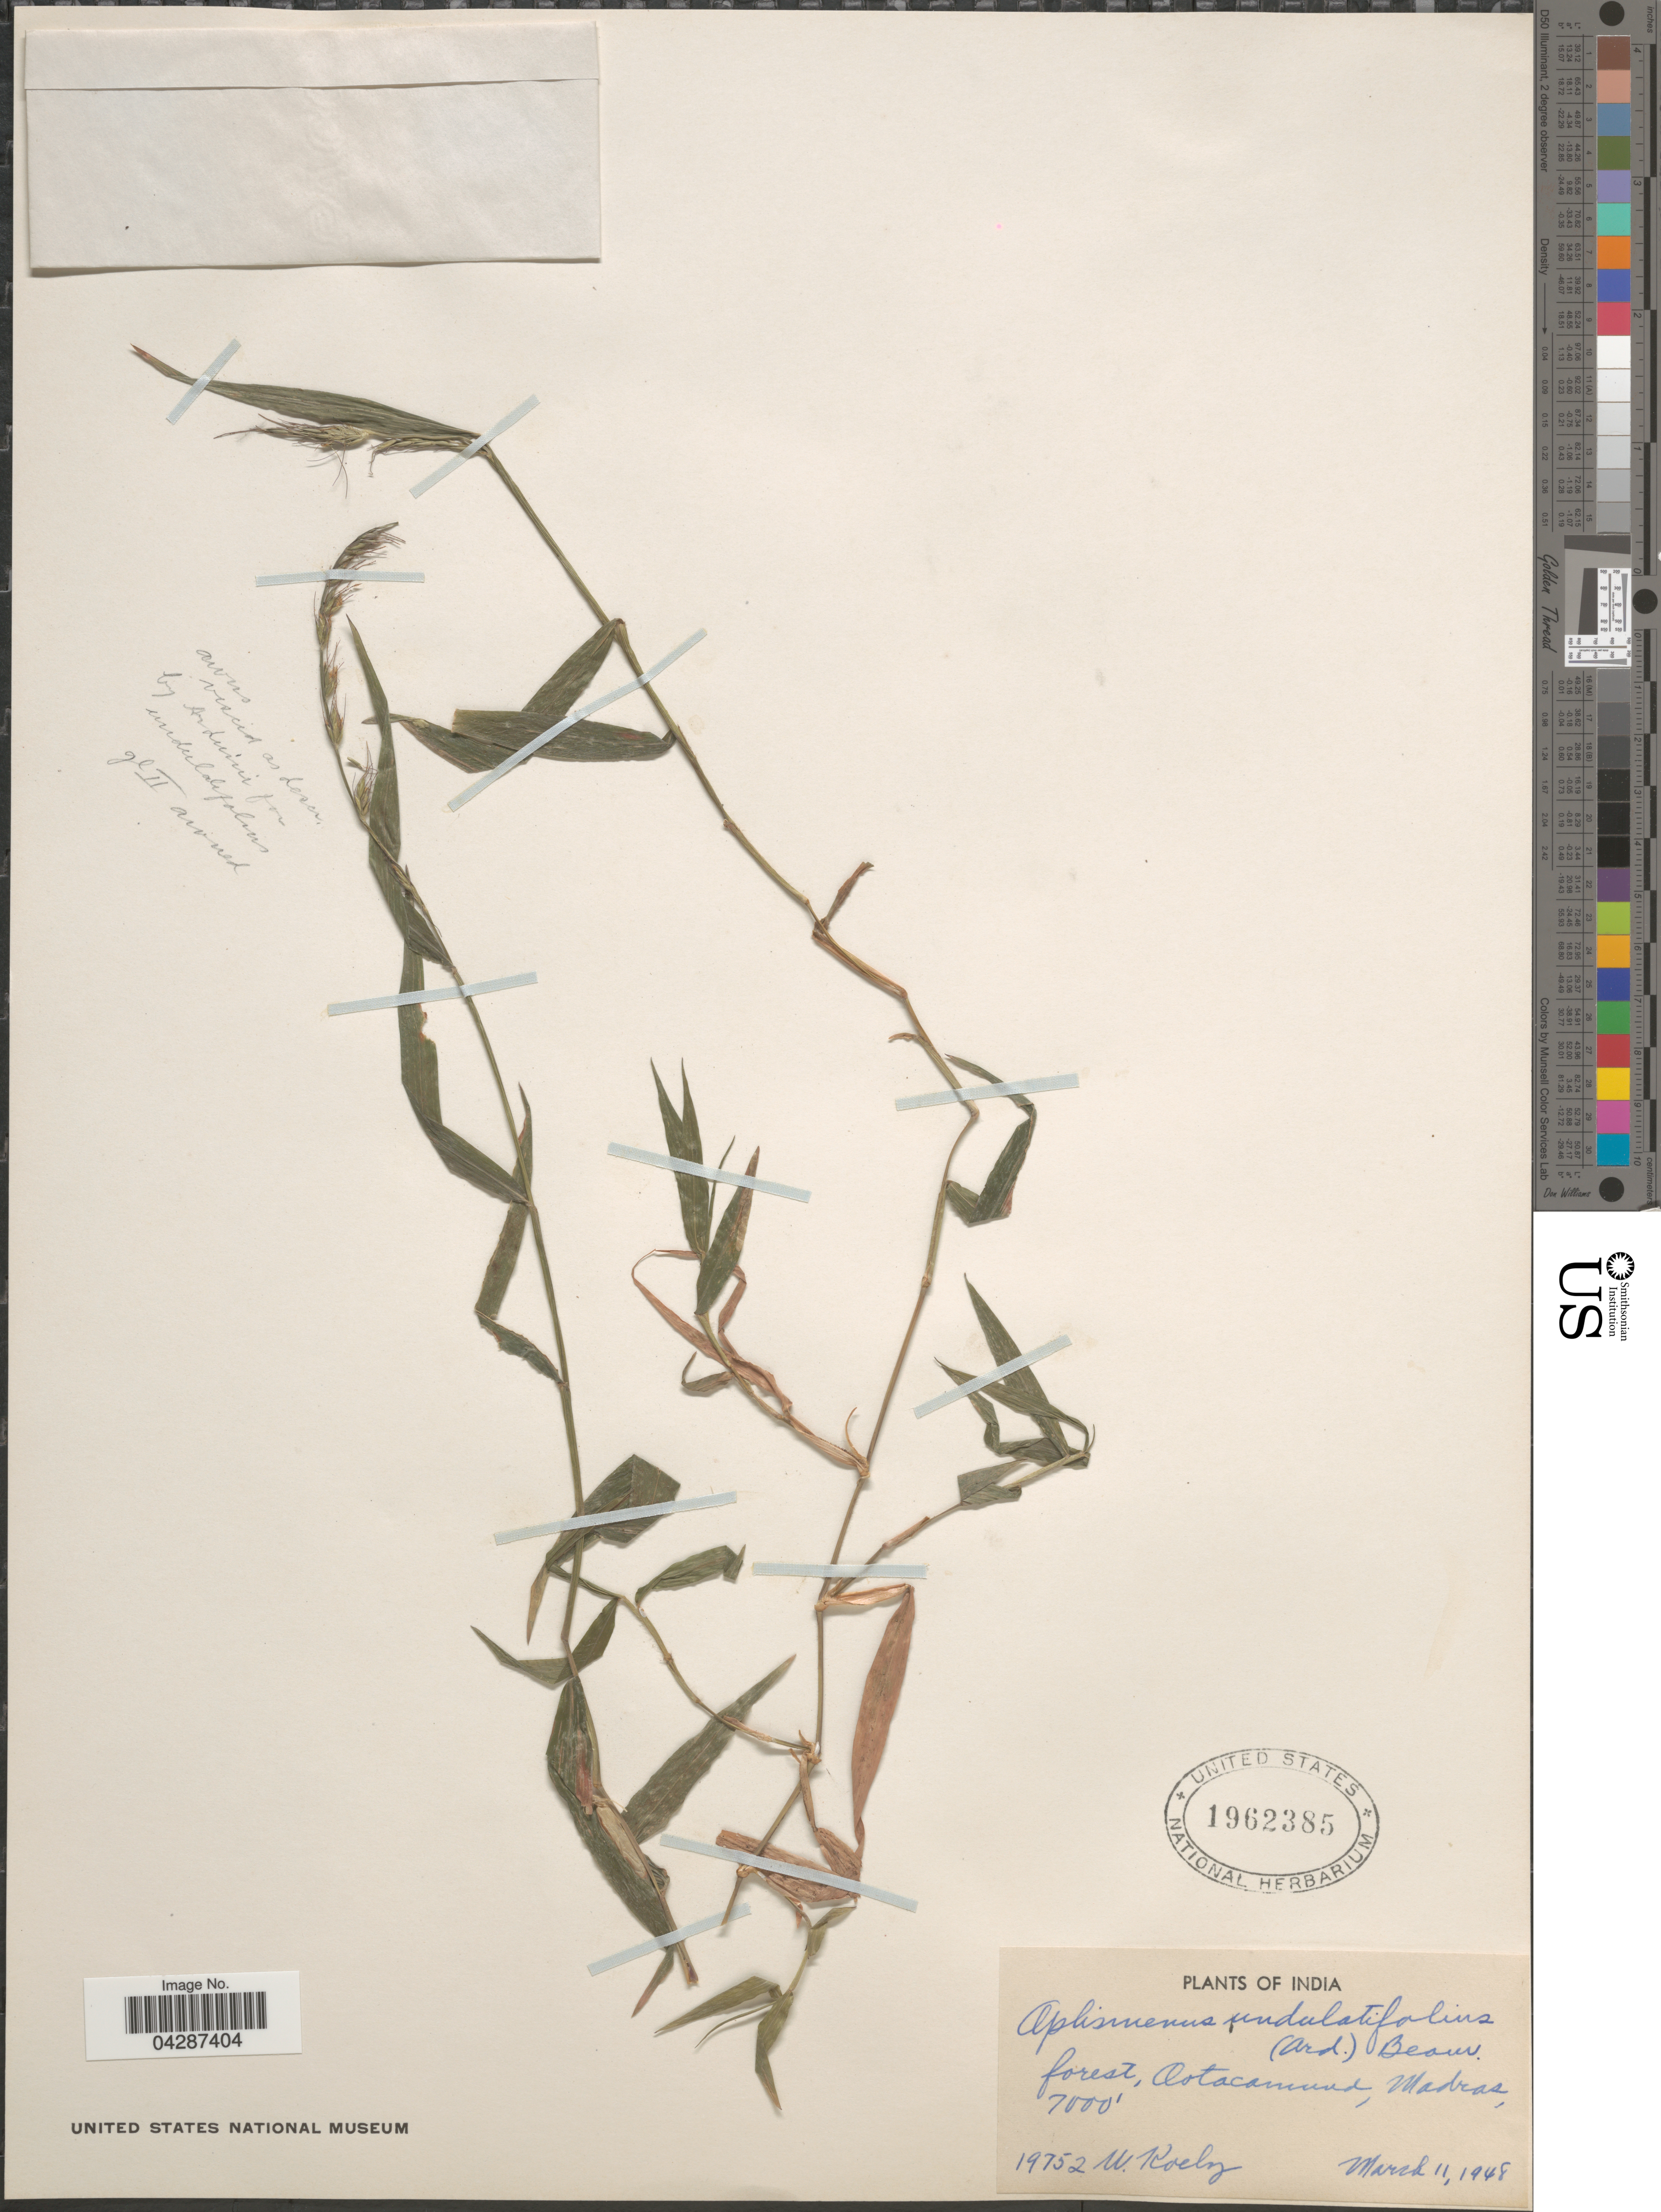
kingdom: Plantae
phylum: Tracheophyta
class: Liliopsida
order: Poales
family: Poaceae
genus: Oplismenus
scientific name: Oplismenus undulatifolius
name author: (Ard.) P. Beauv.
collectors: W. Koelz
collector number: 19752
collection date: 1948-03-11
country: India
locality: Forest, Ootacamund, Madras.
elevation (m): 2134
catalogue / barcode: US 1962385